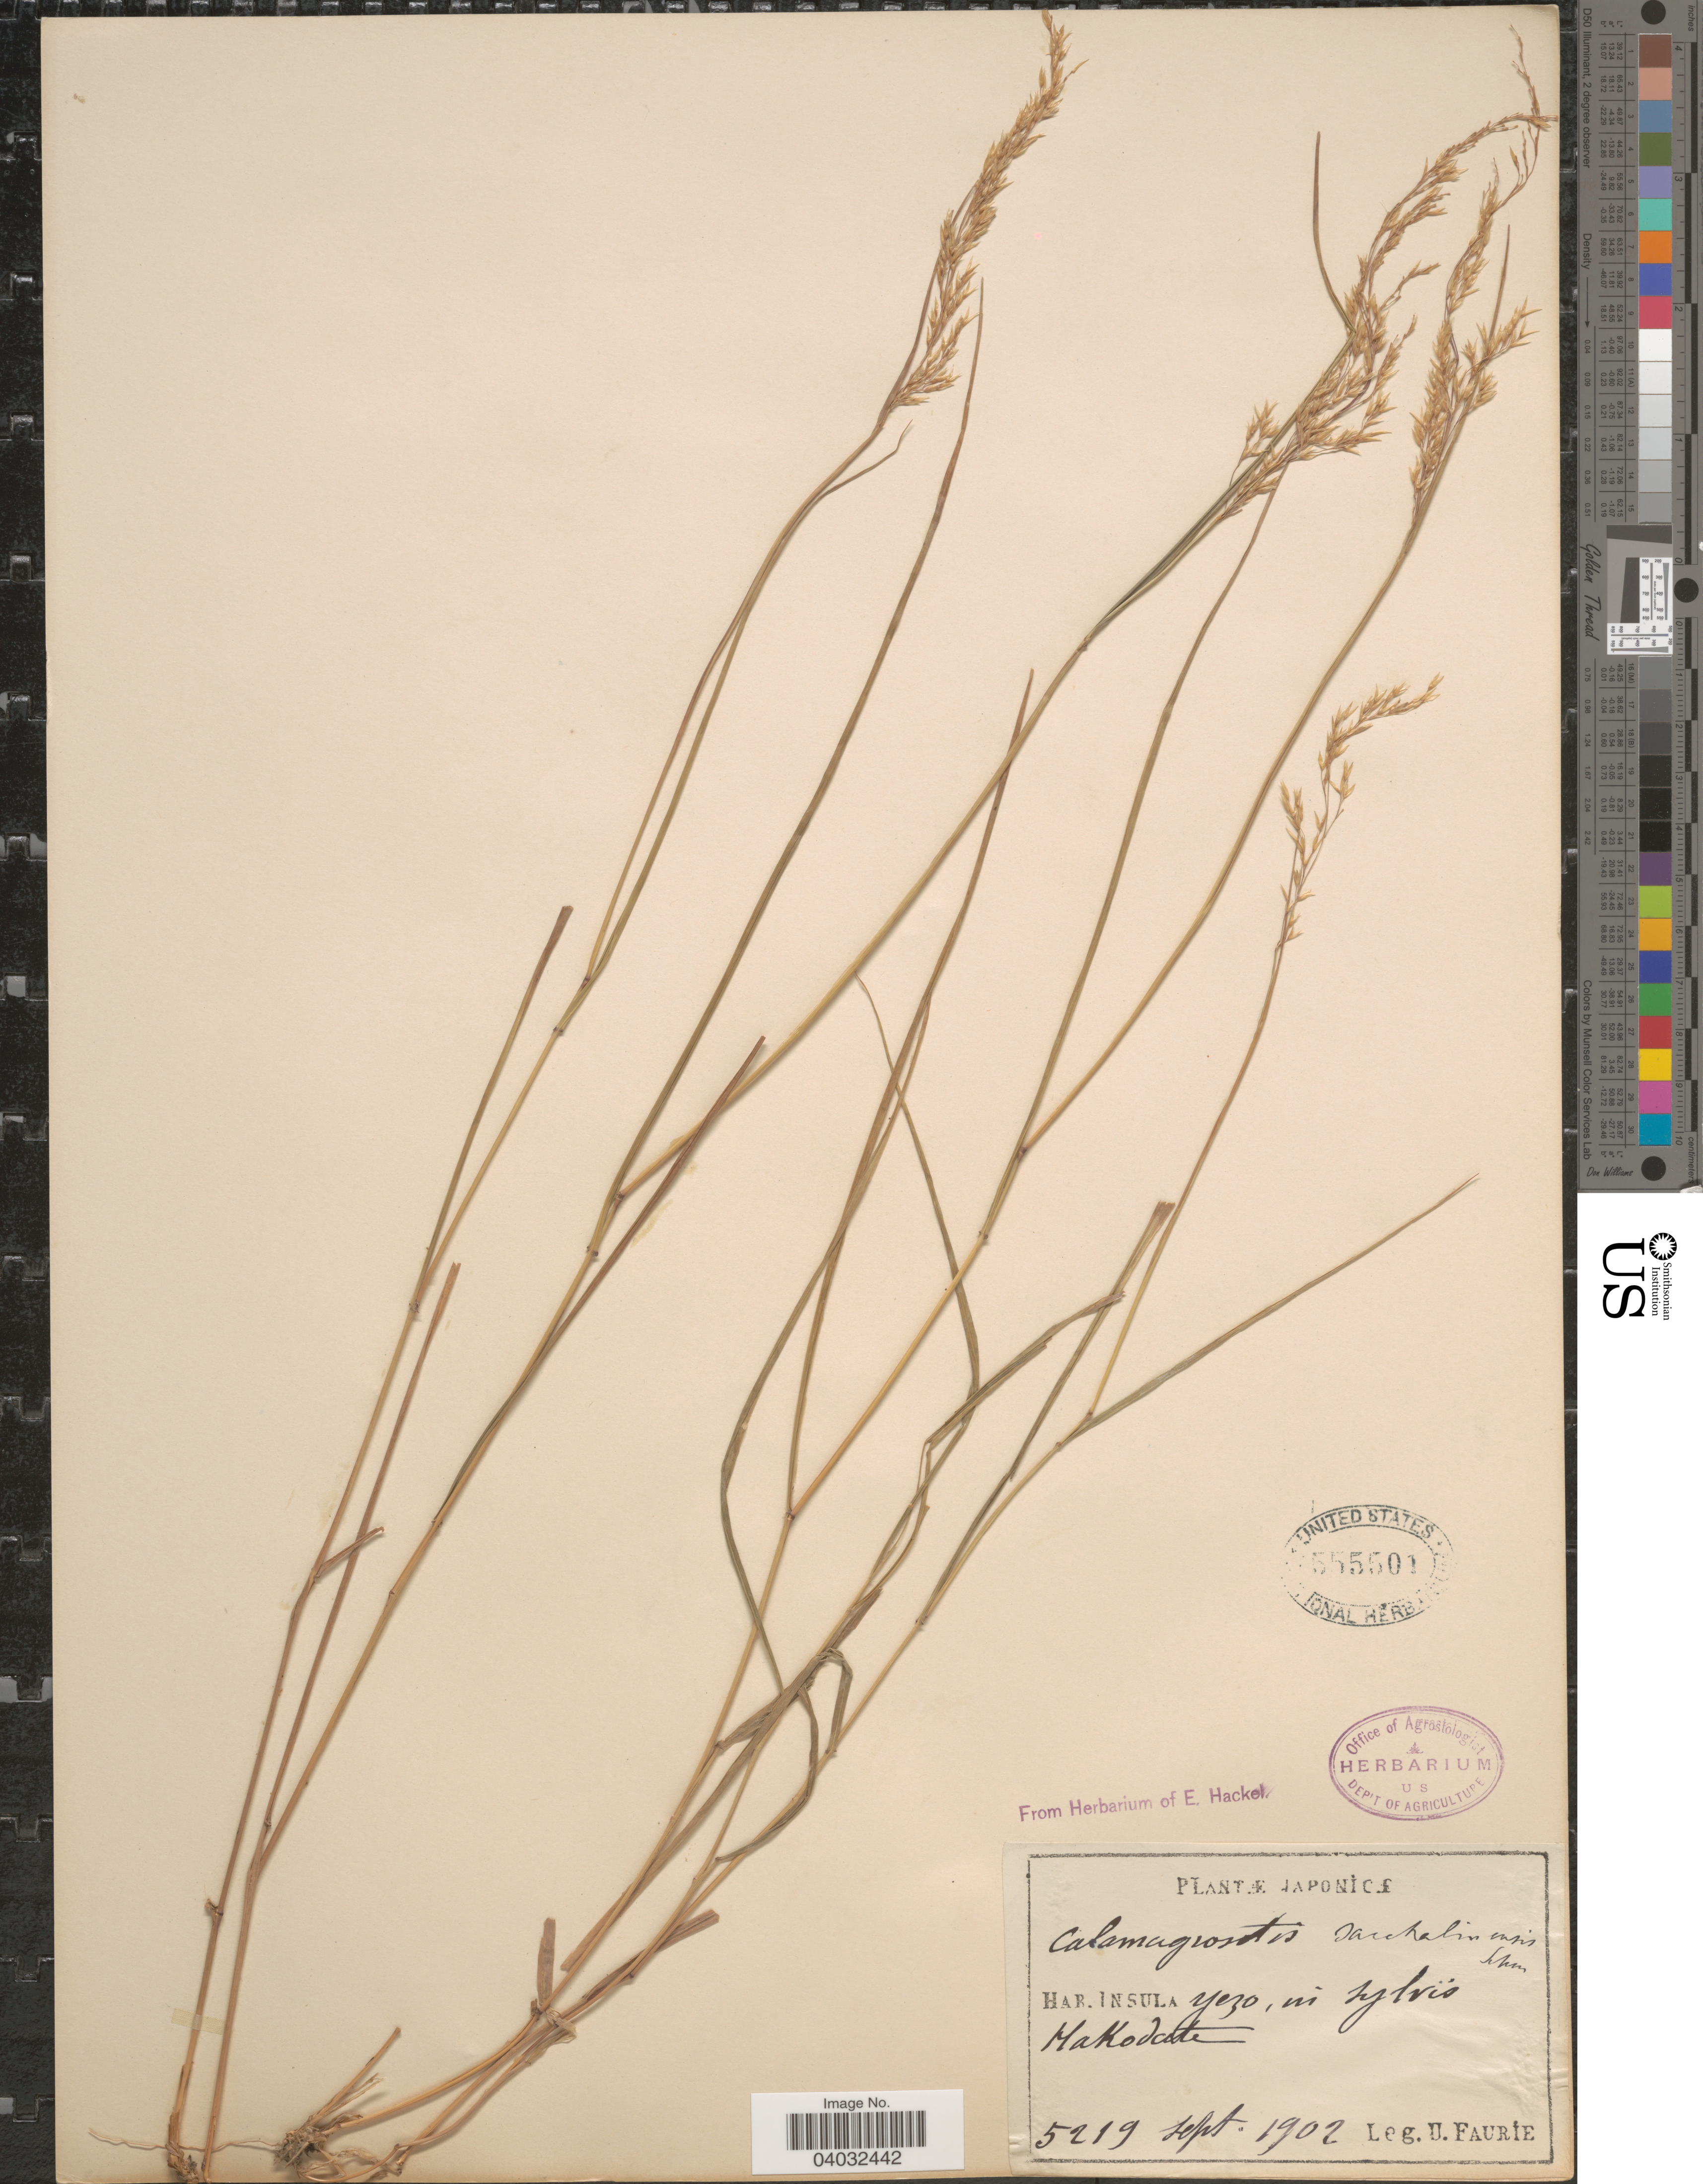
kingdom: Plantae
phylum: Tracheophyta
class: Liliopsida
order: Poales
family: Poaceae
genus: Calamagrostis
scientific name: Calamagrostis sachalinensis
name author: F. Schmidt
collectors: U. Faurie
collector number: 5219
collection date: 1902-09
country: Japan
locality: Insula Yezo, in sylvis Hakodate.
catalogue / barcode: US 555501